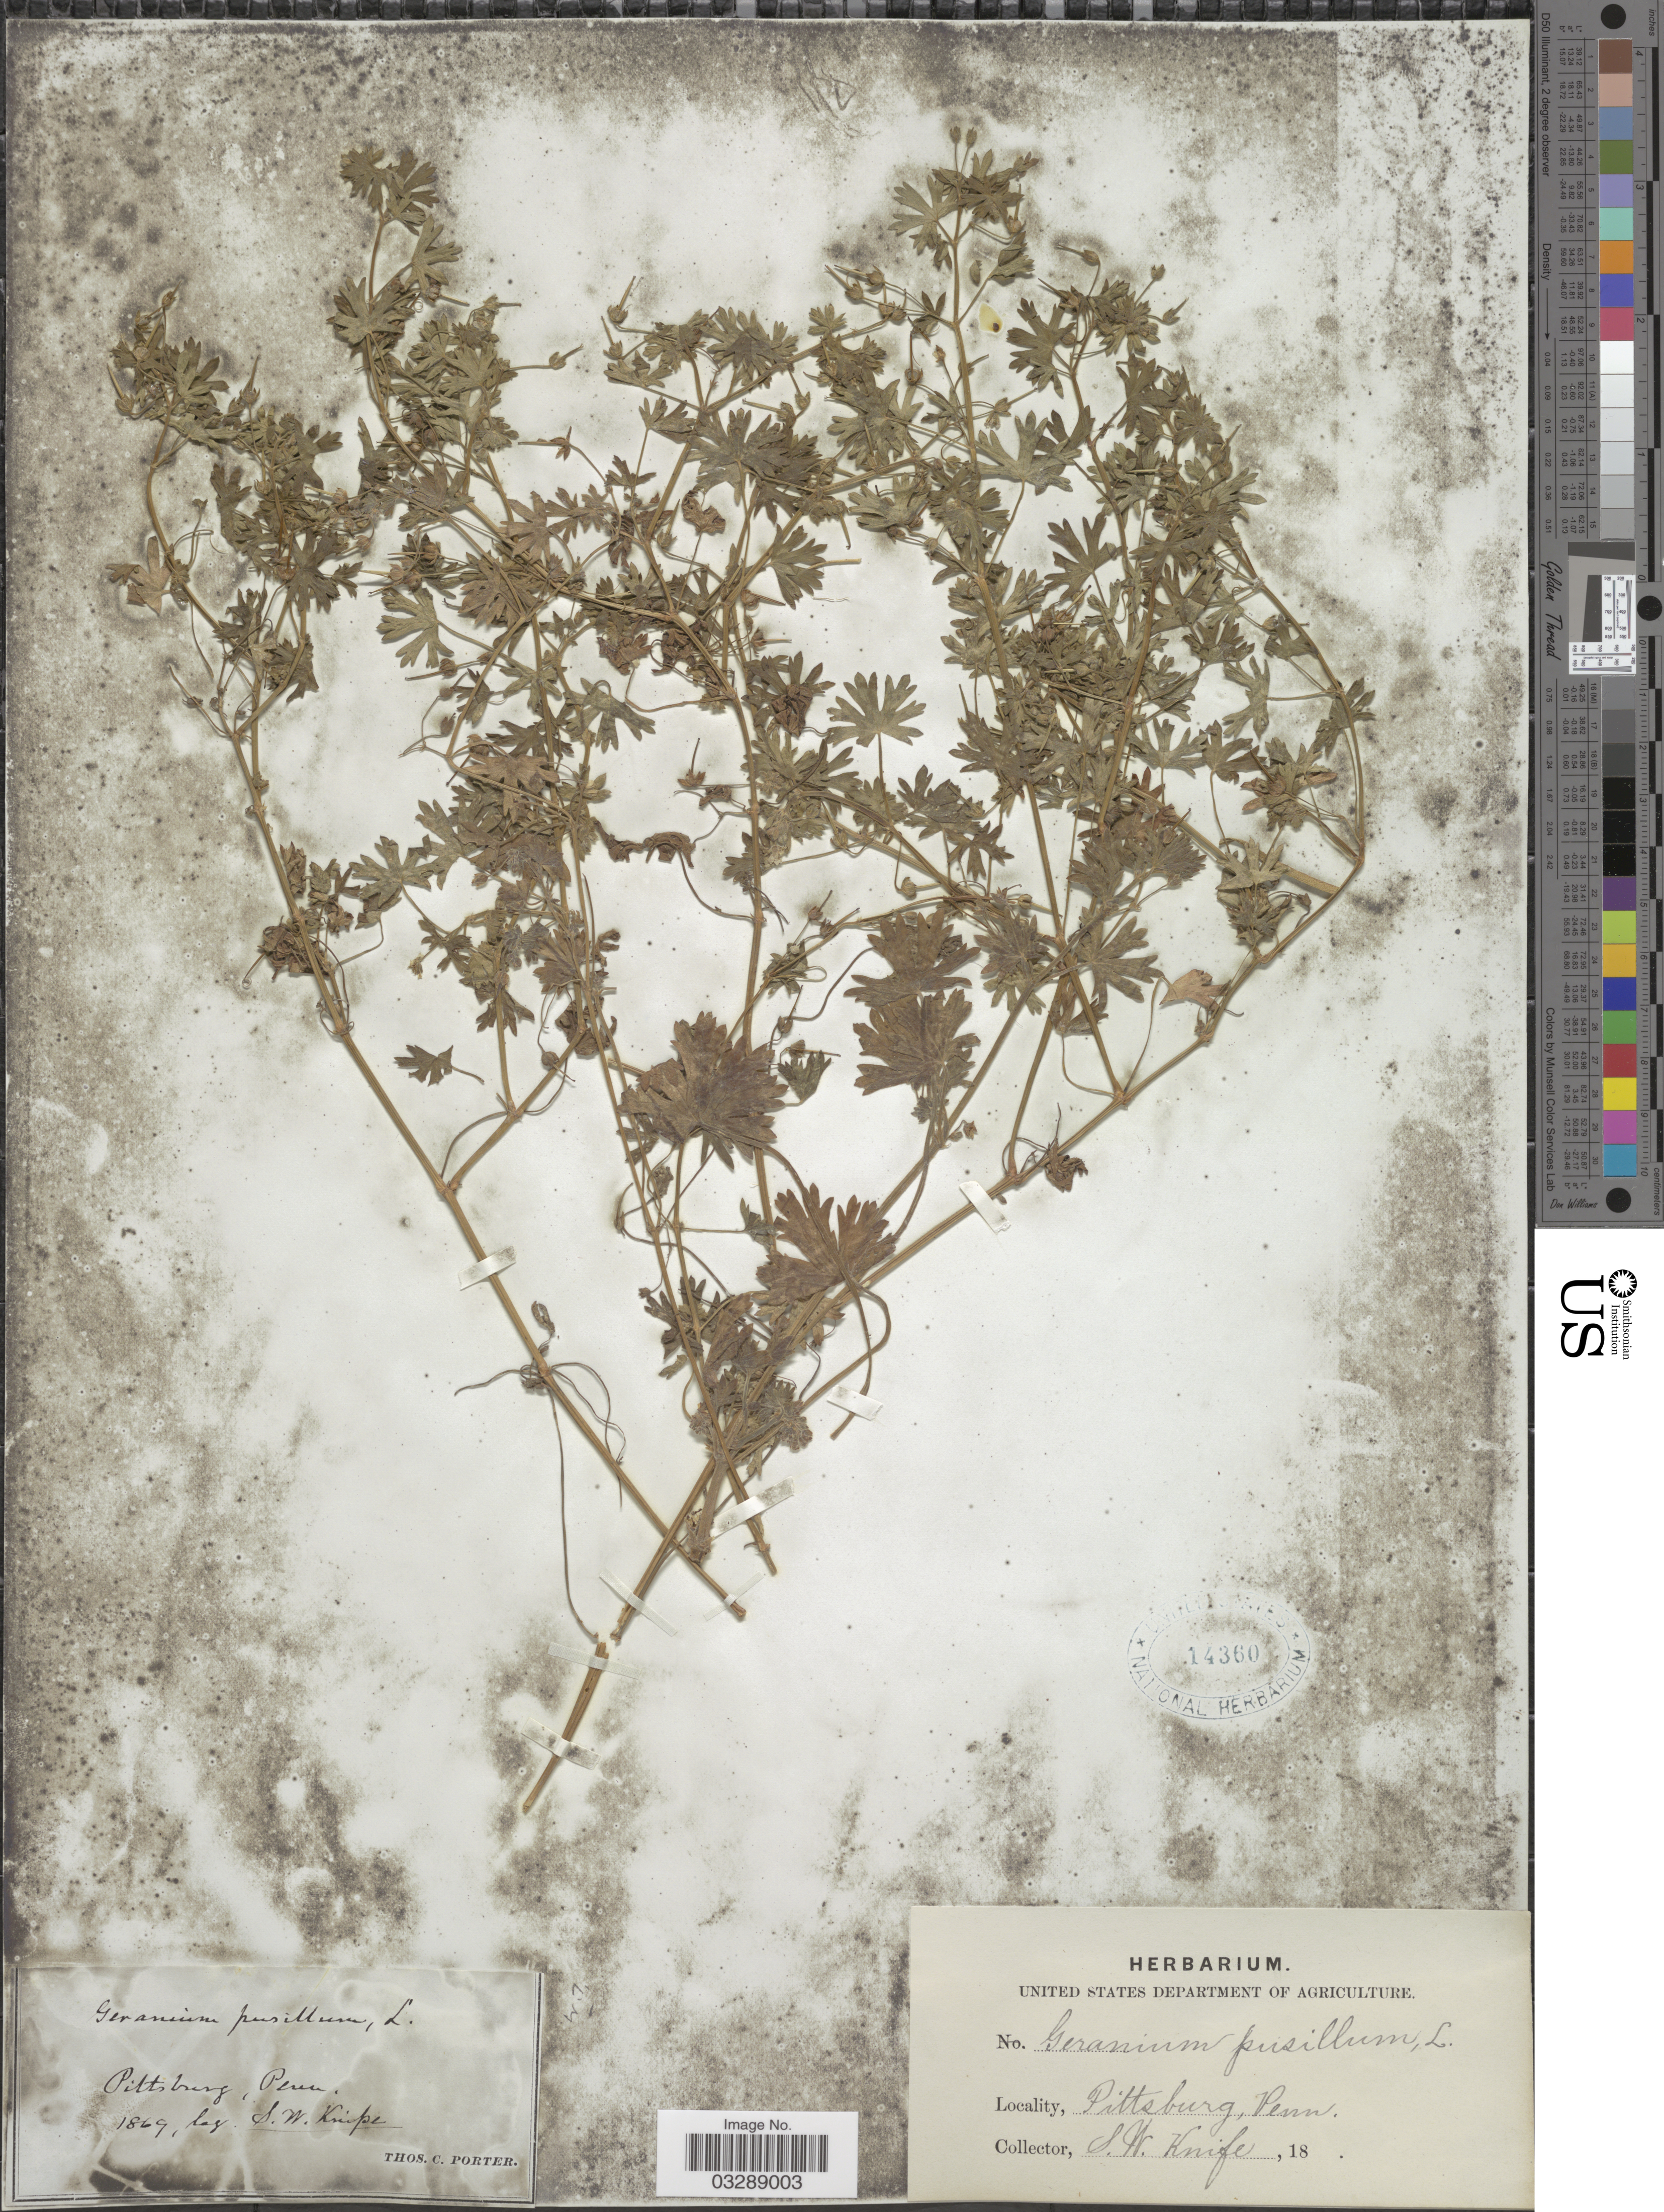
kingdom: Plantae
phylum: Tracheophyta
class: Magnoliopsida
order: Geraniales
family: Geraniaceae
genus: Geranium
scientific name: Geranium pusillum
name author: L.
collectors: S. Knife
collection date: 1869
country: United States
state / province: Pennsylvania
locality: Pittsburg, Penn.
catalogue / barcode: US 14360